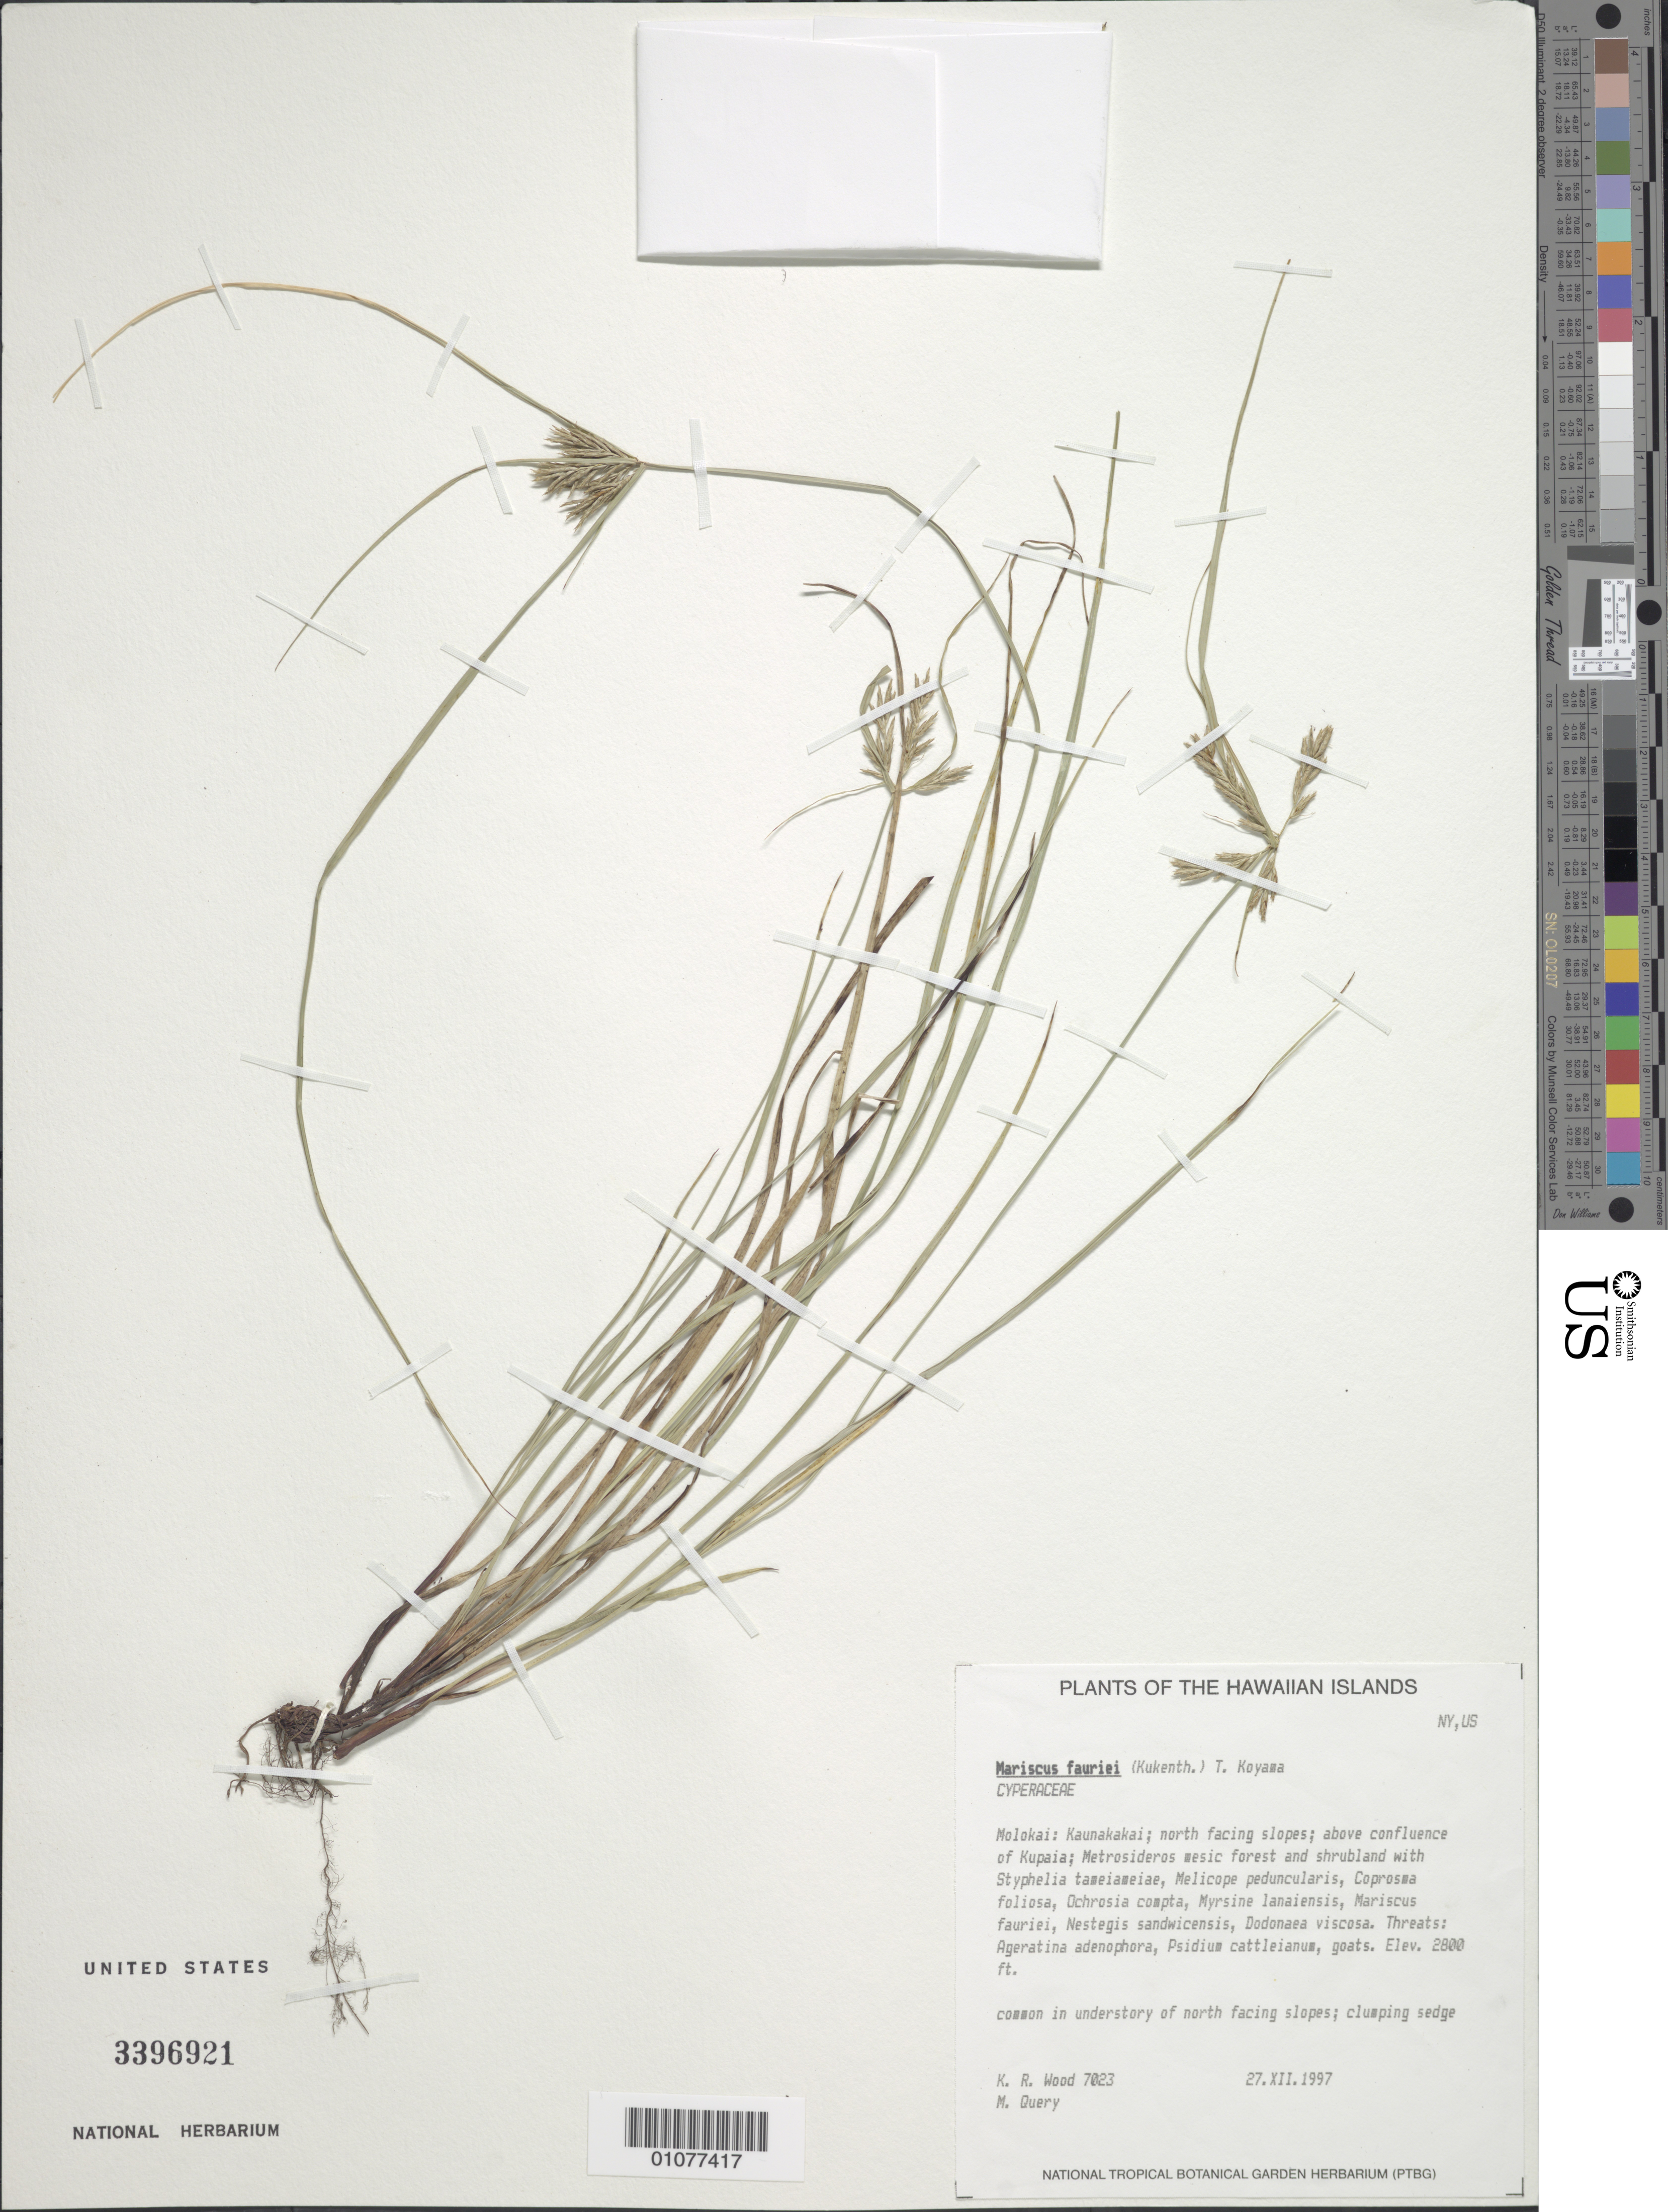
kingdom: Plantae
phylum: Tracheophyta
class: Liliopsida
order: Poales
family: Cyperaceae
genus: Cyperus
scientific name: Cyperus fauriei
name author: Kük.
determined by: Strong, Mark T., (BOT), Smithsonian Institution - National Museum of Natural History (UNITED STATES)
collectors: K. R. Wood & M. Query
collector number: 7023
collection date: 1997-12-27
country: United States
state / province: Hawaii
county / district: Maui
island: Moloka'i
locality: Kaunakakai, N facing slopes, above confluence of Kupaia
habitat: Metrosideros mesic forest and shrubland, common in understory of N facing slopes; goats, Ageratina adenophora, Psidium cattleianus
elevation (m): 853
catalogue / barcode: US 3396921